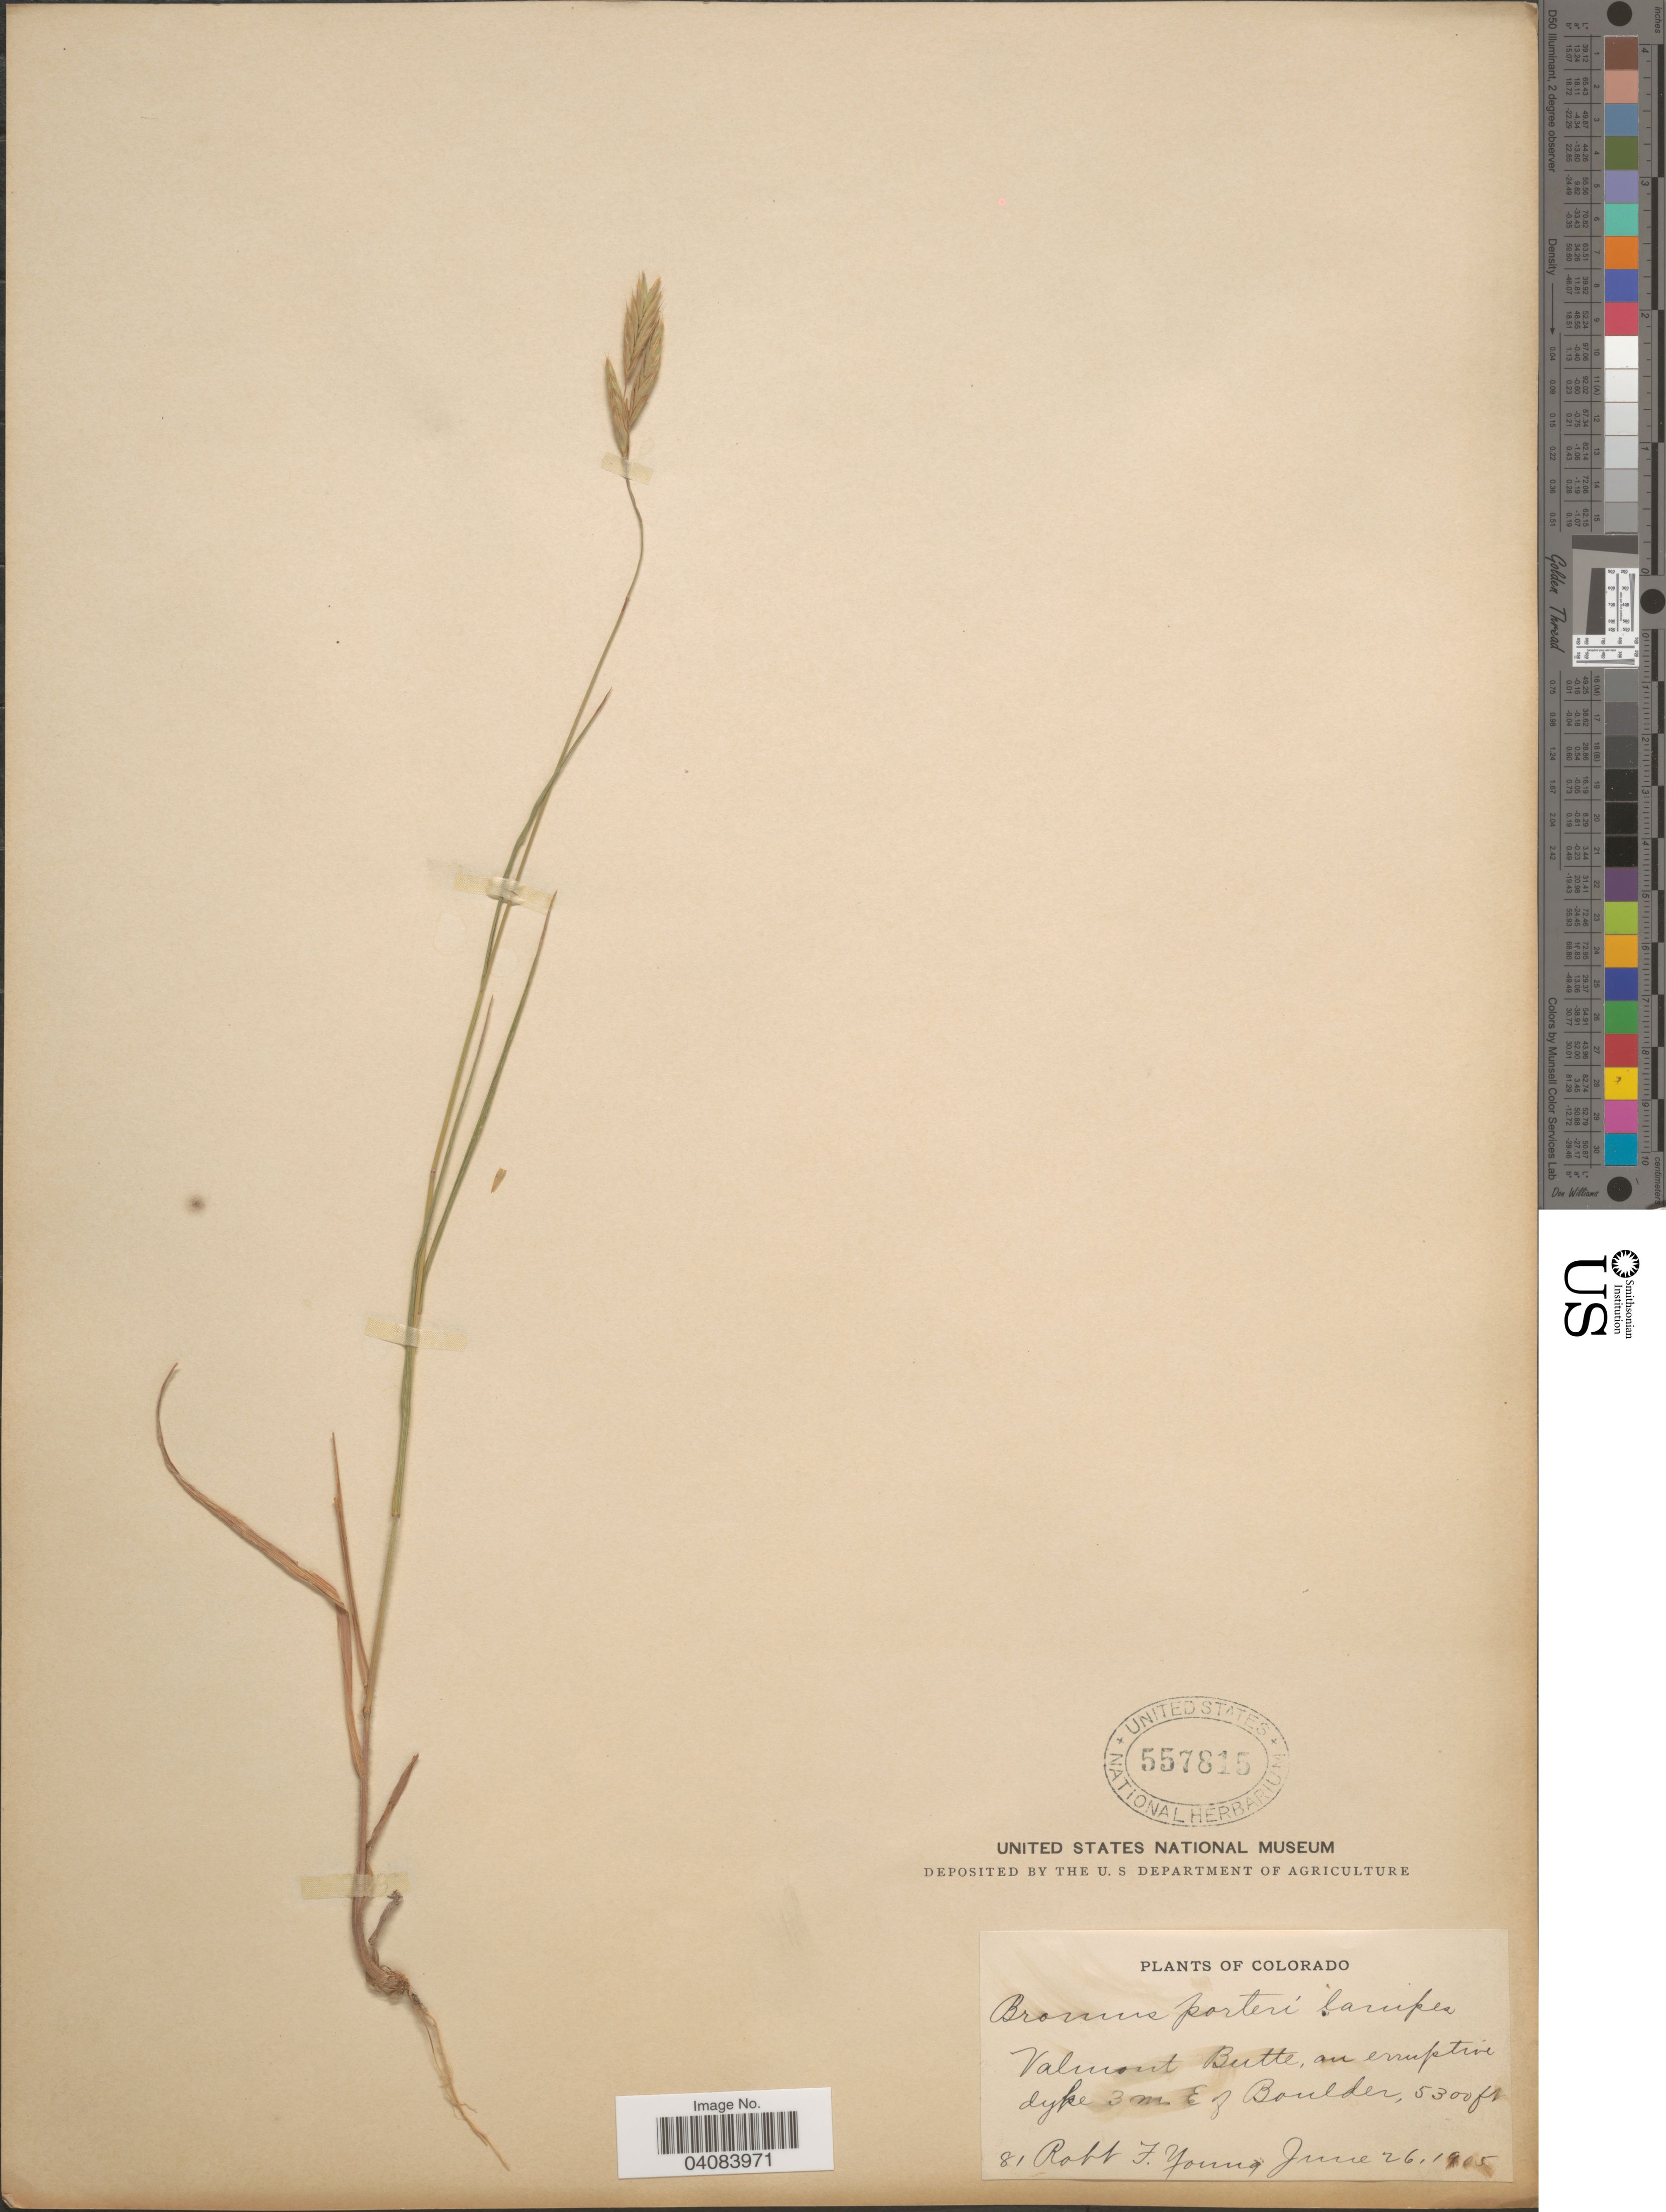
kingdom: Plantae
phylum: Tracheophyta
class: Liliopsida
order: Poales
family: Poaceae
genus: Bromus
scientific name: Bromus porteri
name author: (J.M. Coult.) Nash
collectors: R. Young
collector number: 81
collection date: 1905-06-26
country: United States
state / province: Colorado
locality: Valmont Butte, an erruptive dyke 3 m E of Boulder.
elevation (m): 1615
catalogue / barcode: US 557815